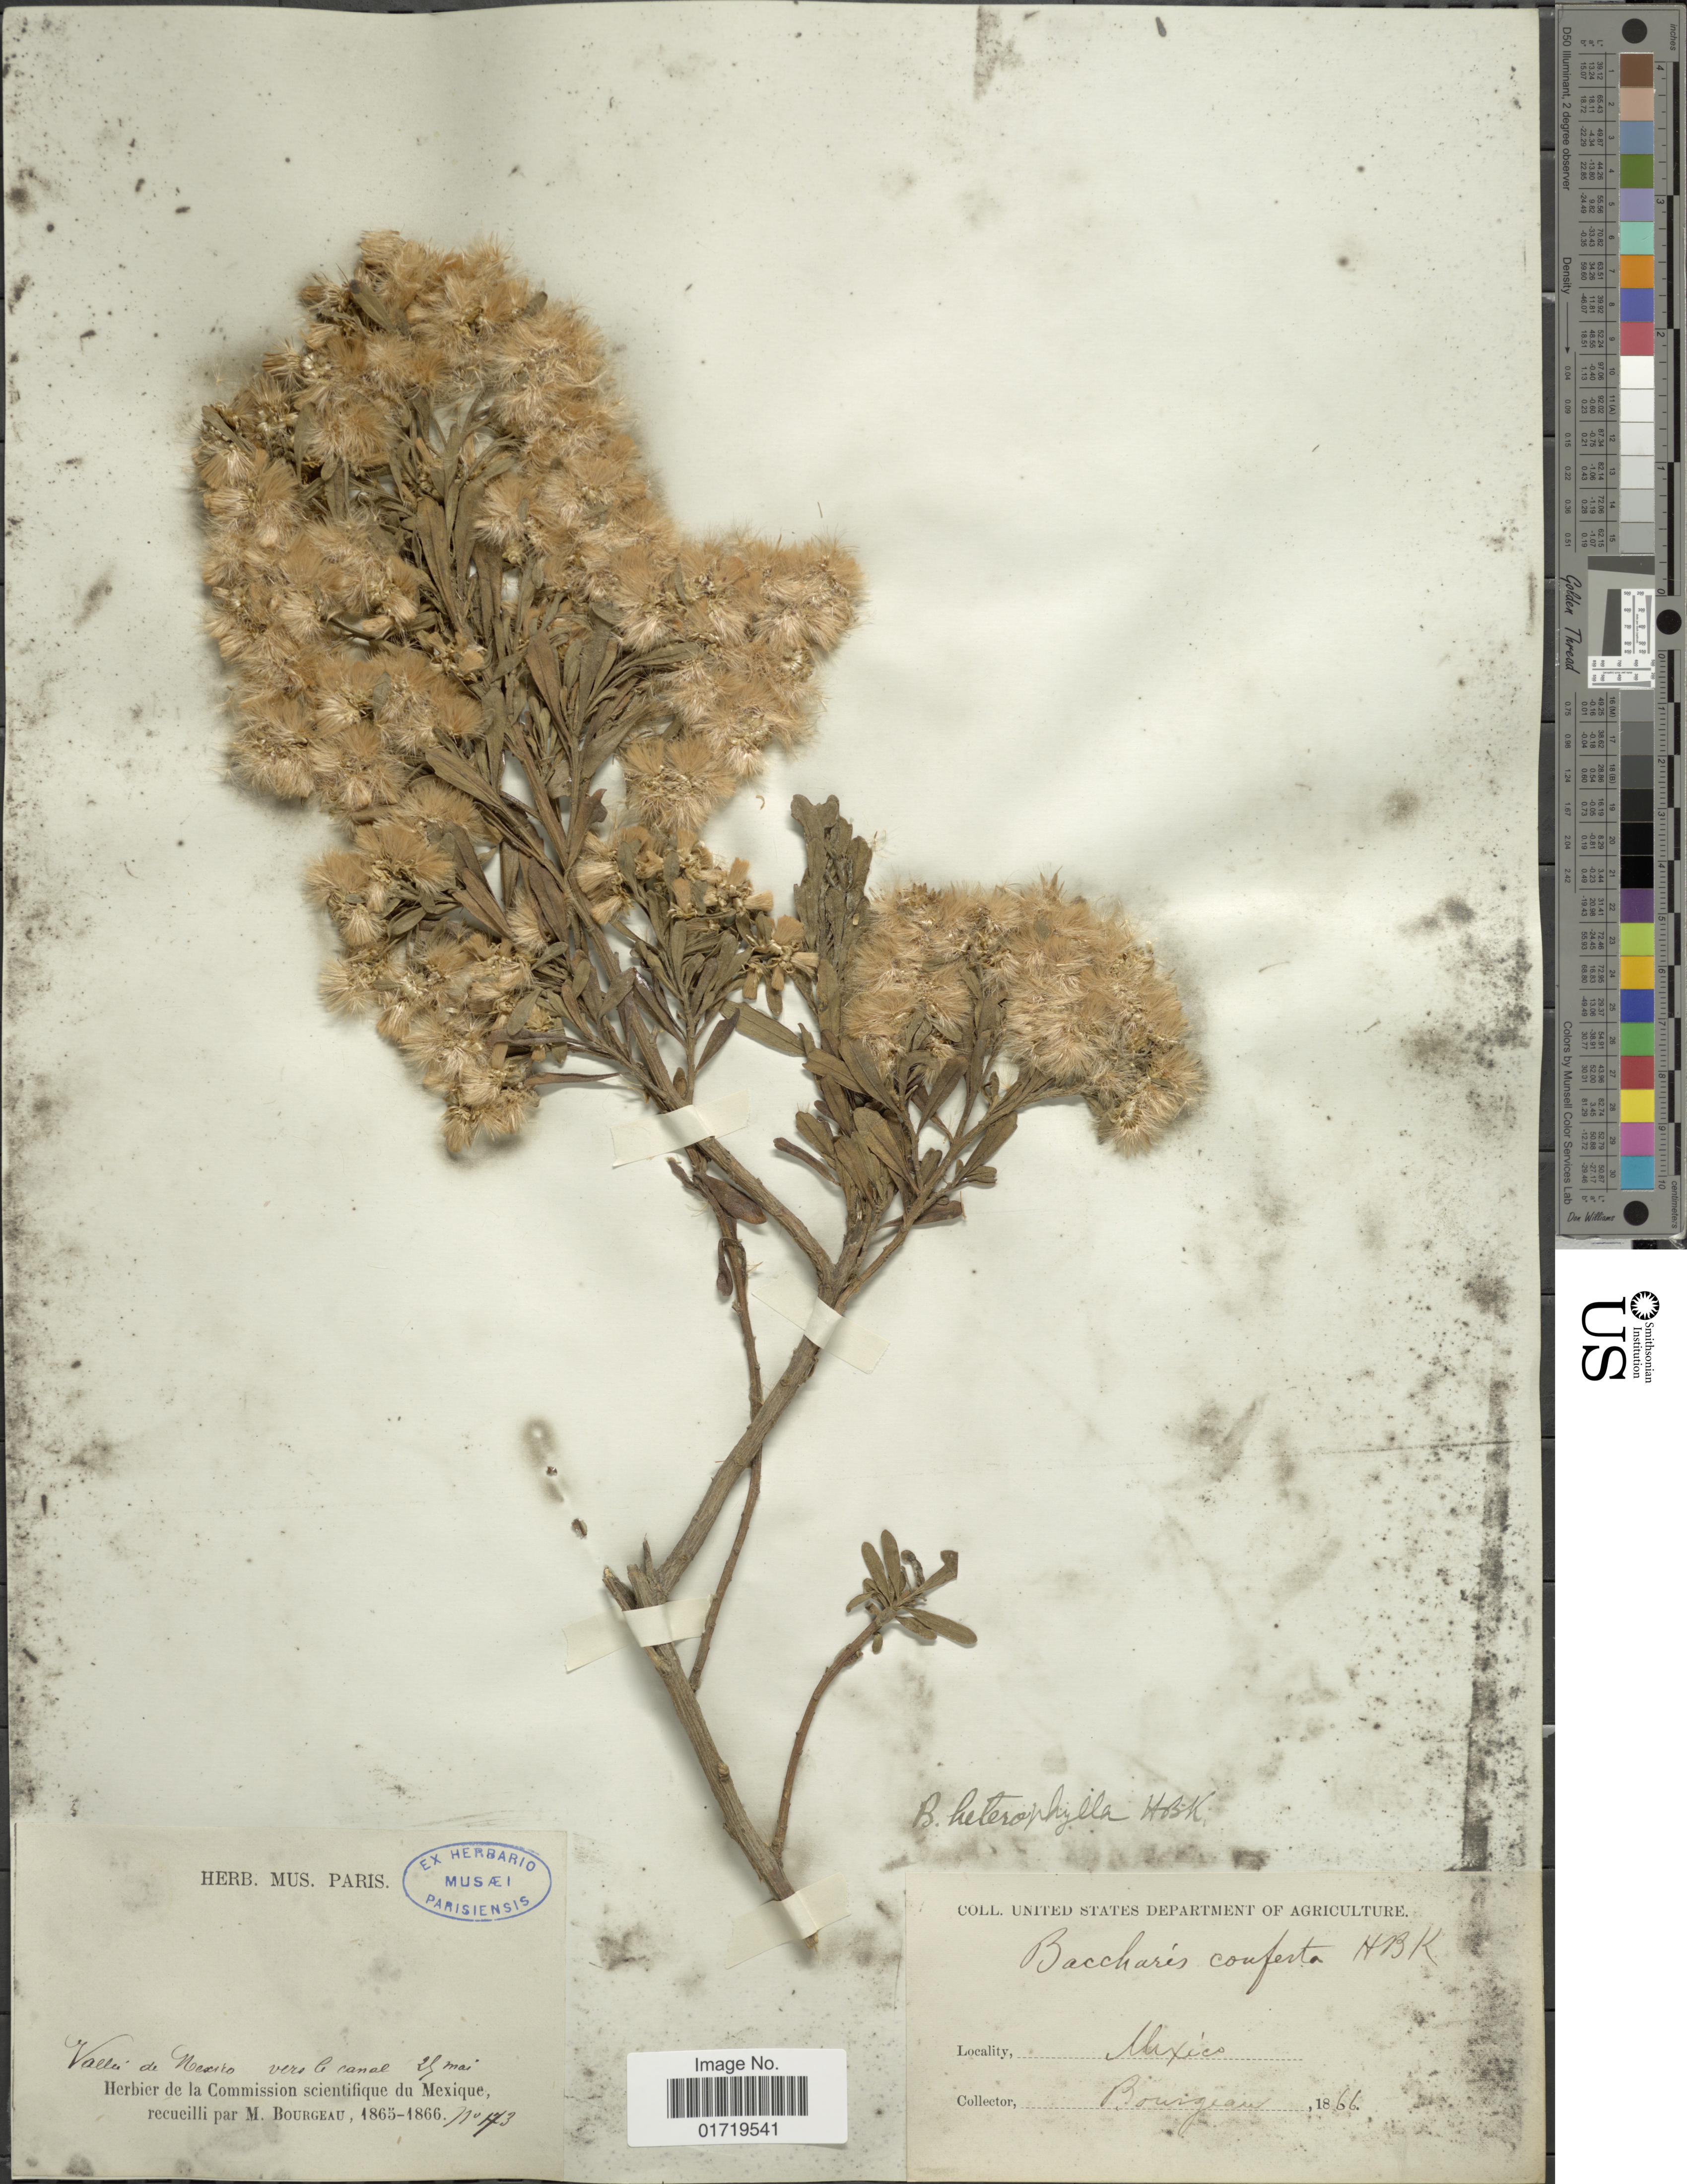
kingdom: Plantae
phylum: Tracheophyta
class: Magnoliopsida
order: Asterales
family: Asteraceae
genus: Baccharis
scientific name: Baccharis heterophylla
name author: Kunth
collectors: M. Bourgeau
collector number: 173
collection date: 1865-05-28/1866-05-28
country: Mexico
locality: Valle de Mexico vers G. Canal